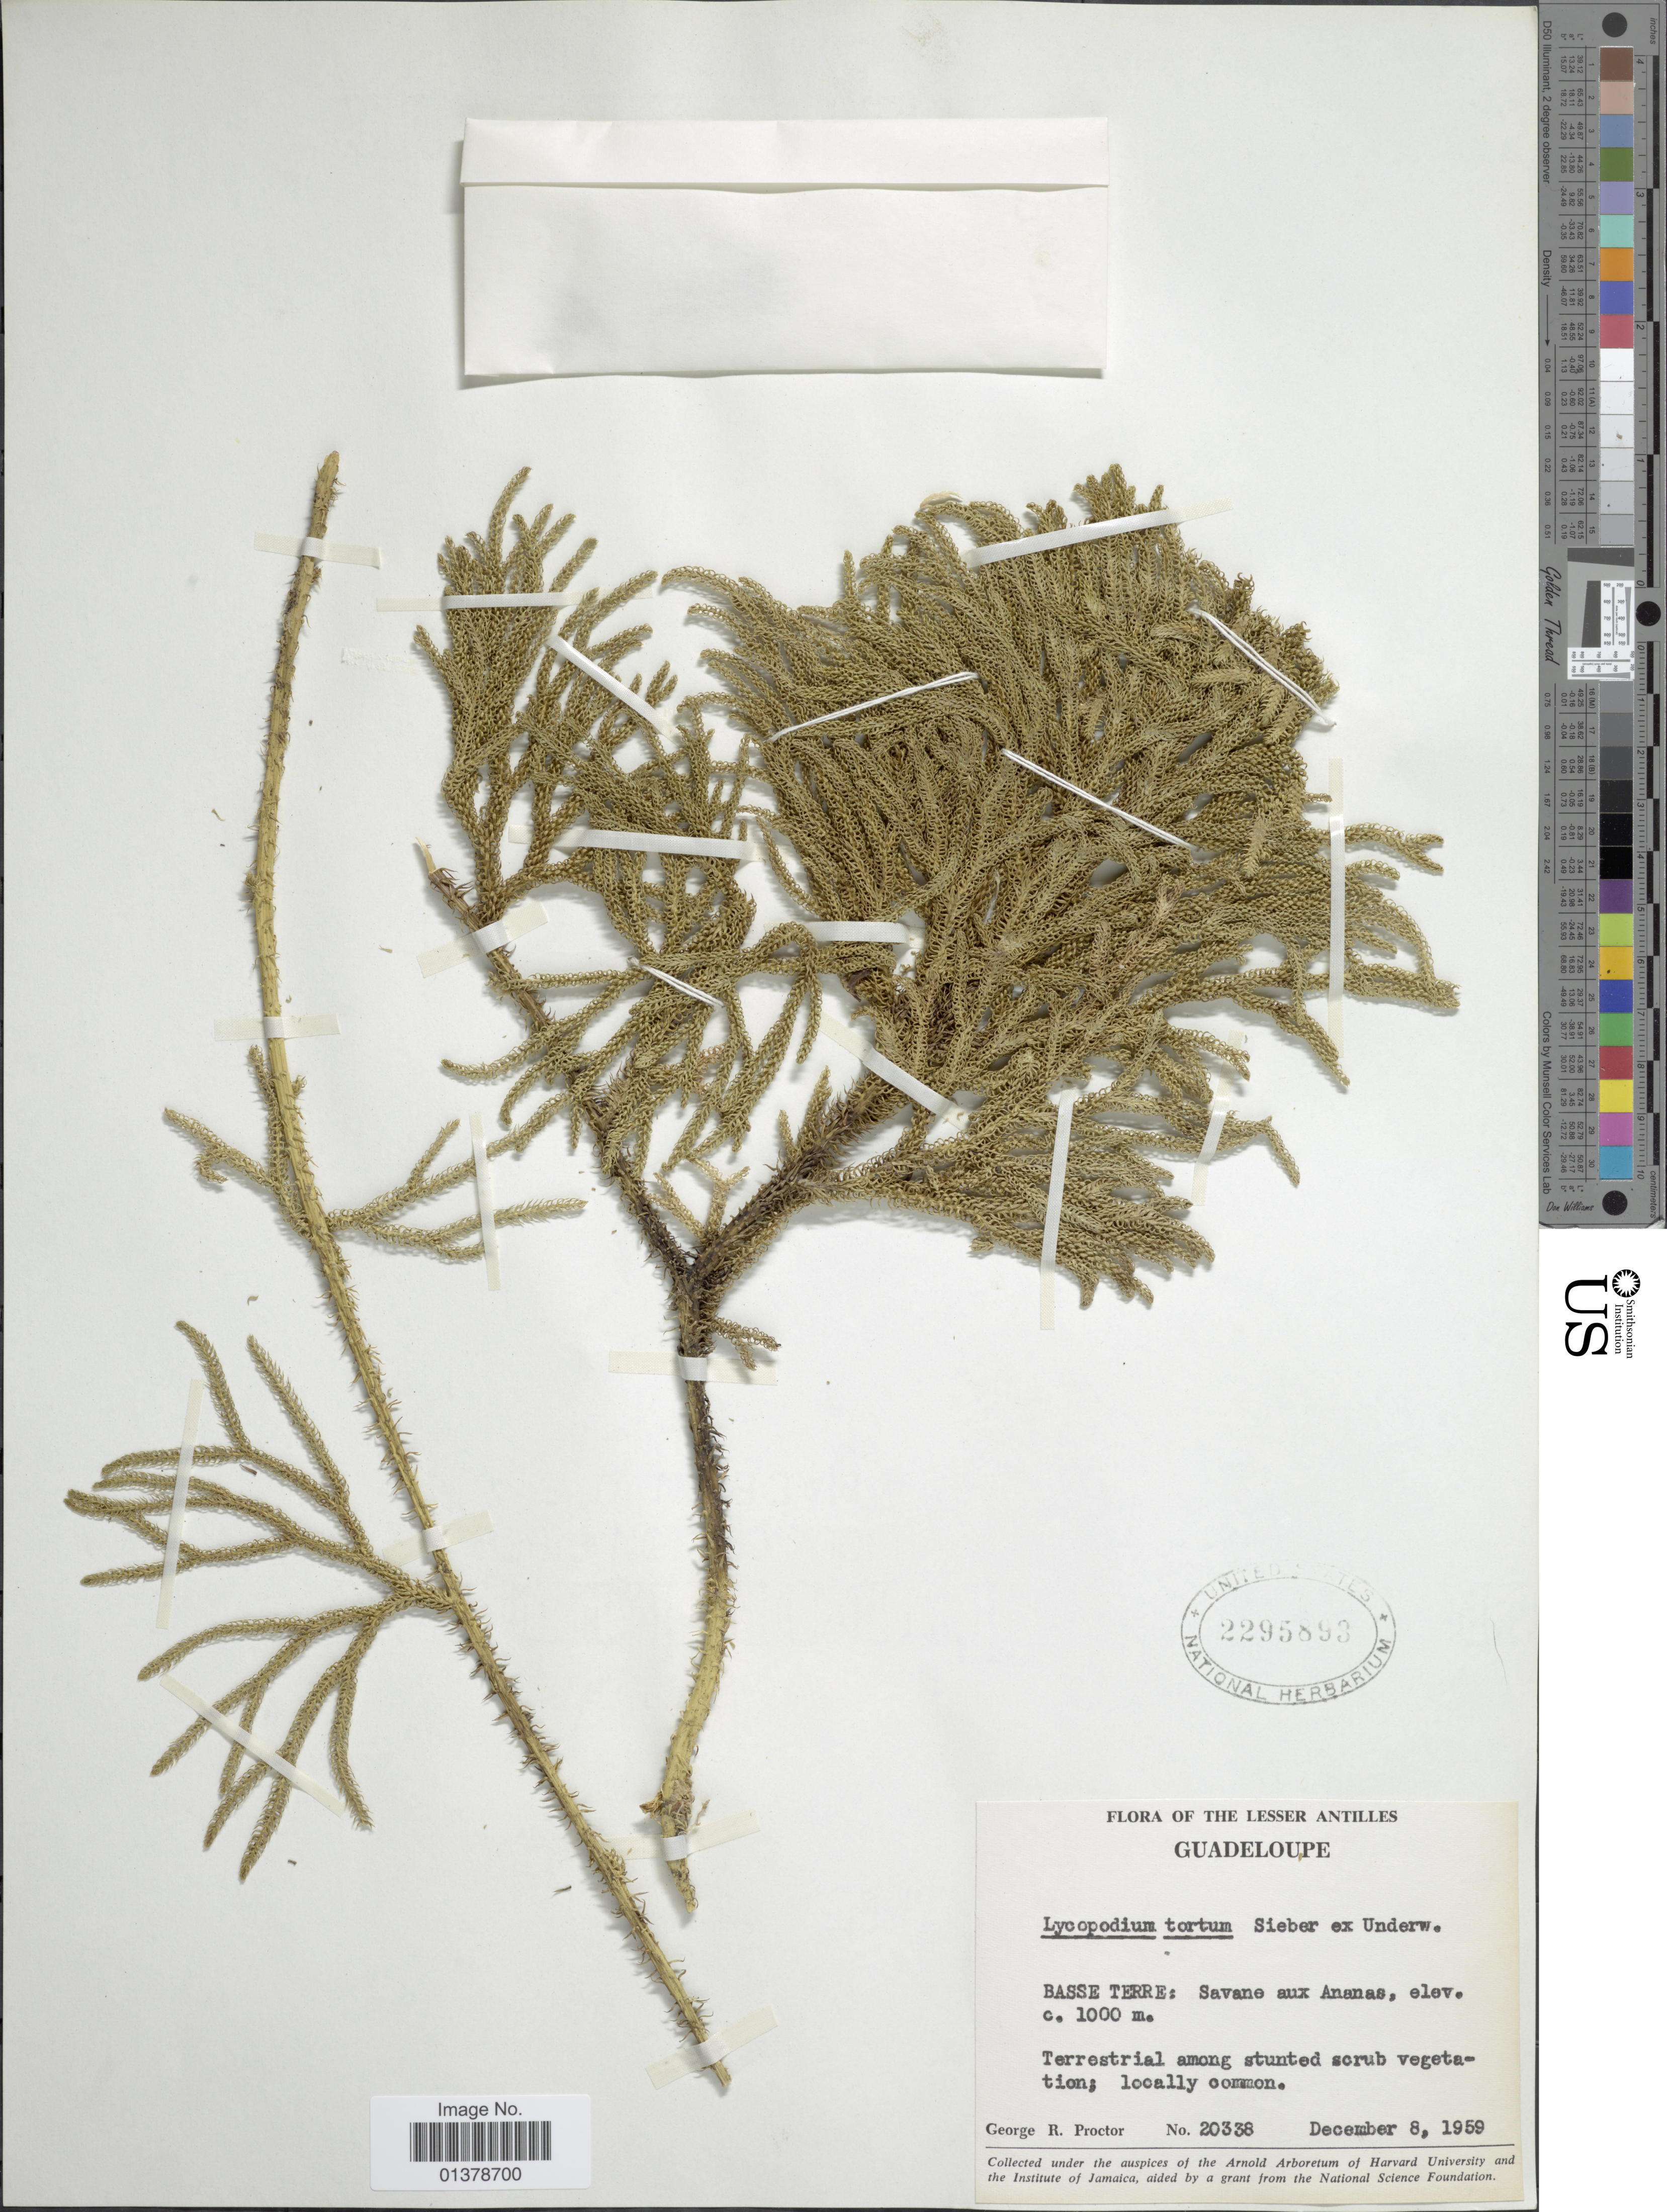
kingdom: Plantae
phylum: Tracheophyta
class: Lycopodiopsida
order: Lycopodiales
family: Lycopodiaceae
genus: Palhinhaea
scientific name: Palhinhaea torta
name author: (Sieber ex Underw. & F.E. Lloyd) Christenh.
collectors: G. R. Proctor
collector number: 20338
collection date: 1959-12-08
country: Guadeloupe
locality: Basse Terre: Savane auf Ananas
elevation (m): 1000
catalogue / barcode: US 2295893